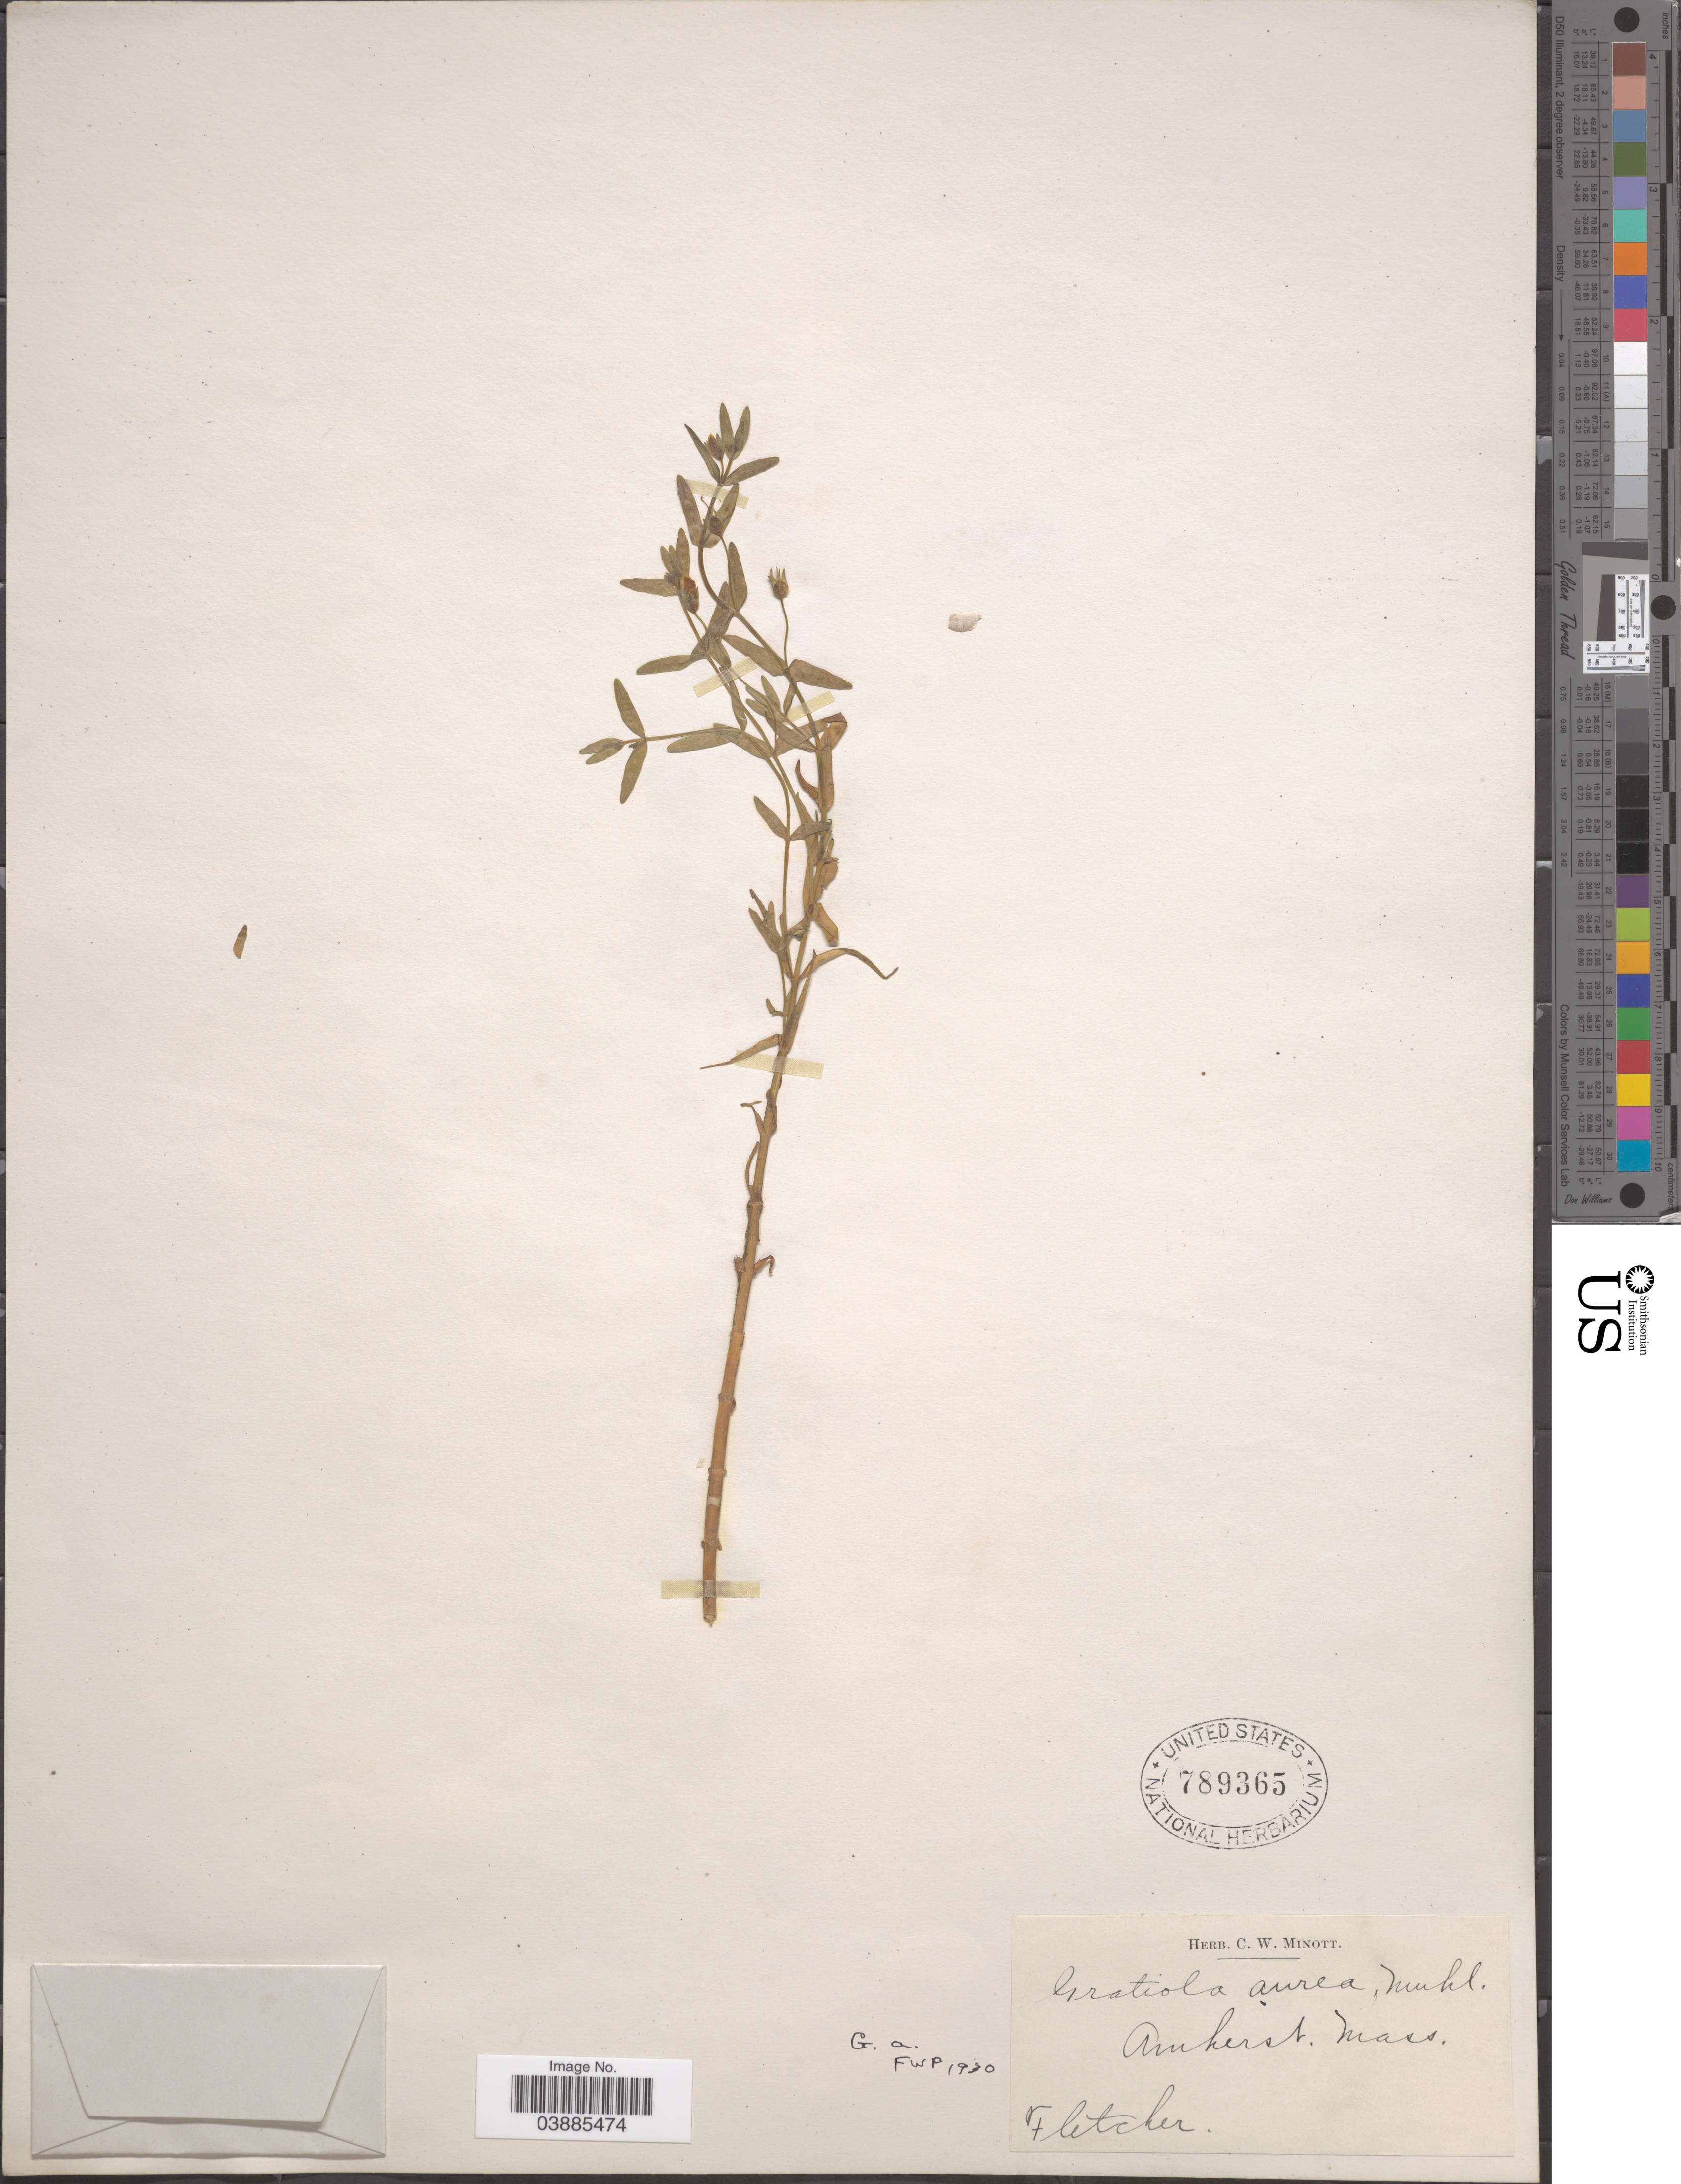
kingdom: Plantae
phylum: Tracheophyta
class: Magnoliopsida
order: Lamiales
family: Plantaginaceae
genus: Gratiola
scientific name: Gratiola aurea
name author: Pursh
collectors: -. Fletcher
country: United States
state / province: Massachusetts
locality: Amherst.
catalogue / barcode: US 789365